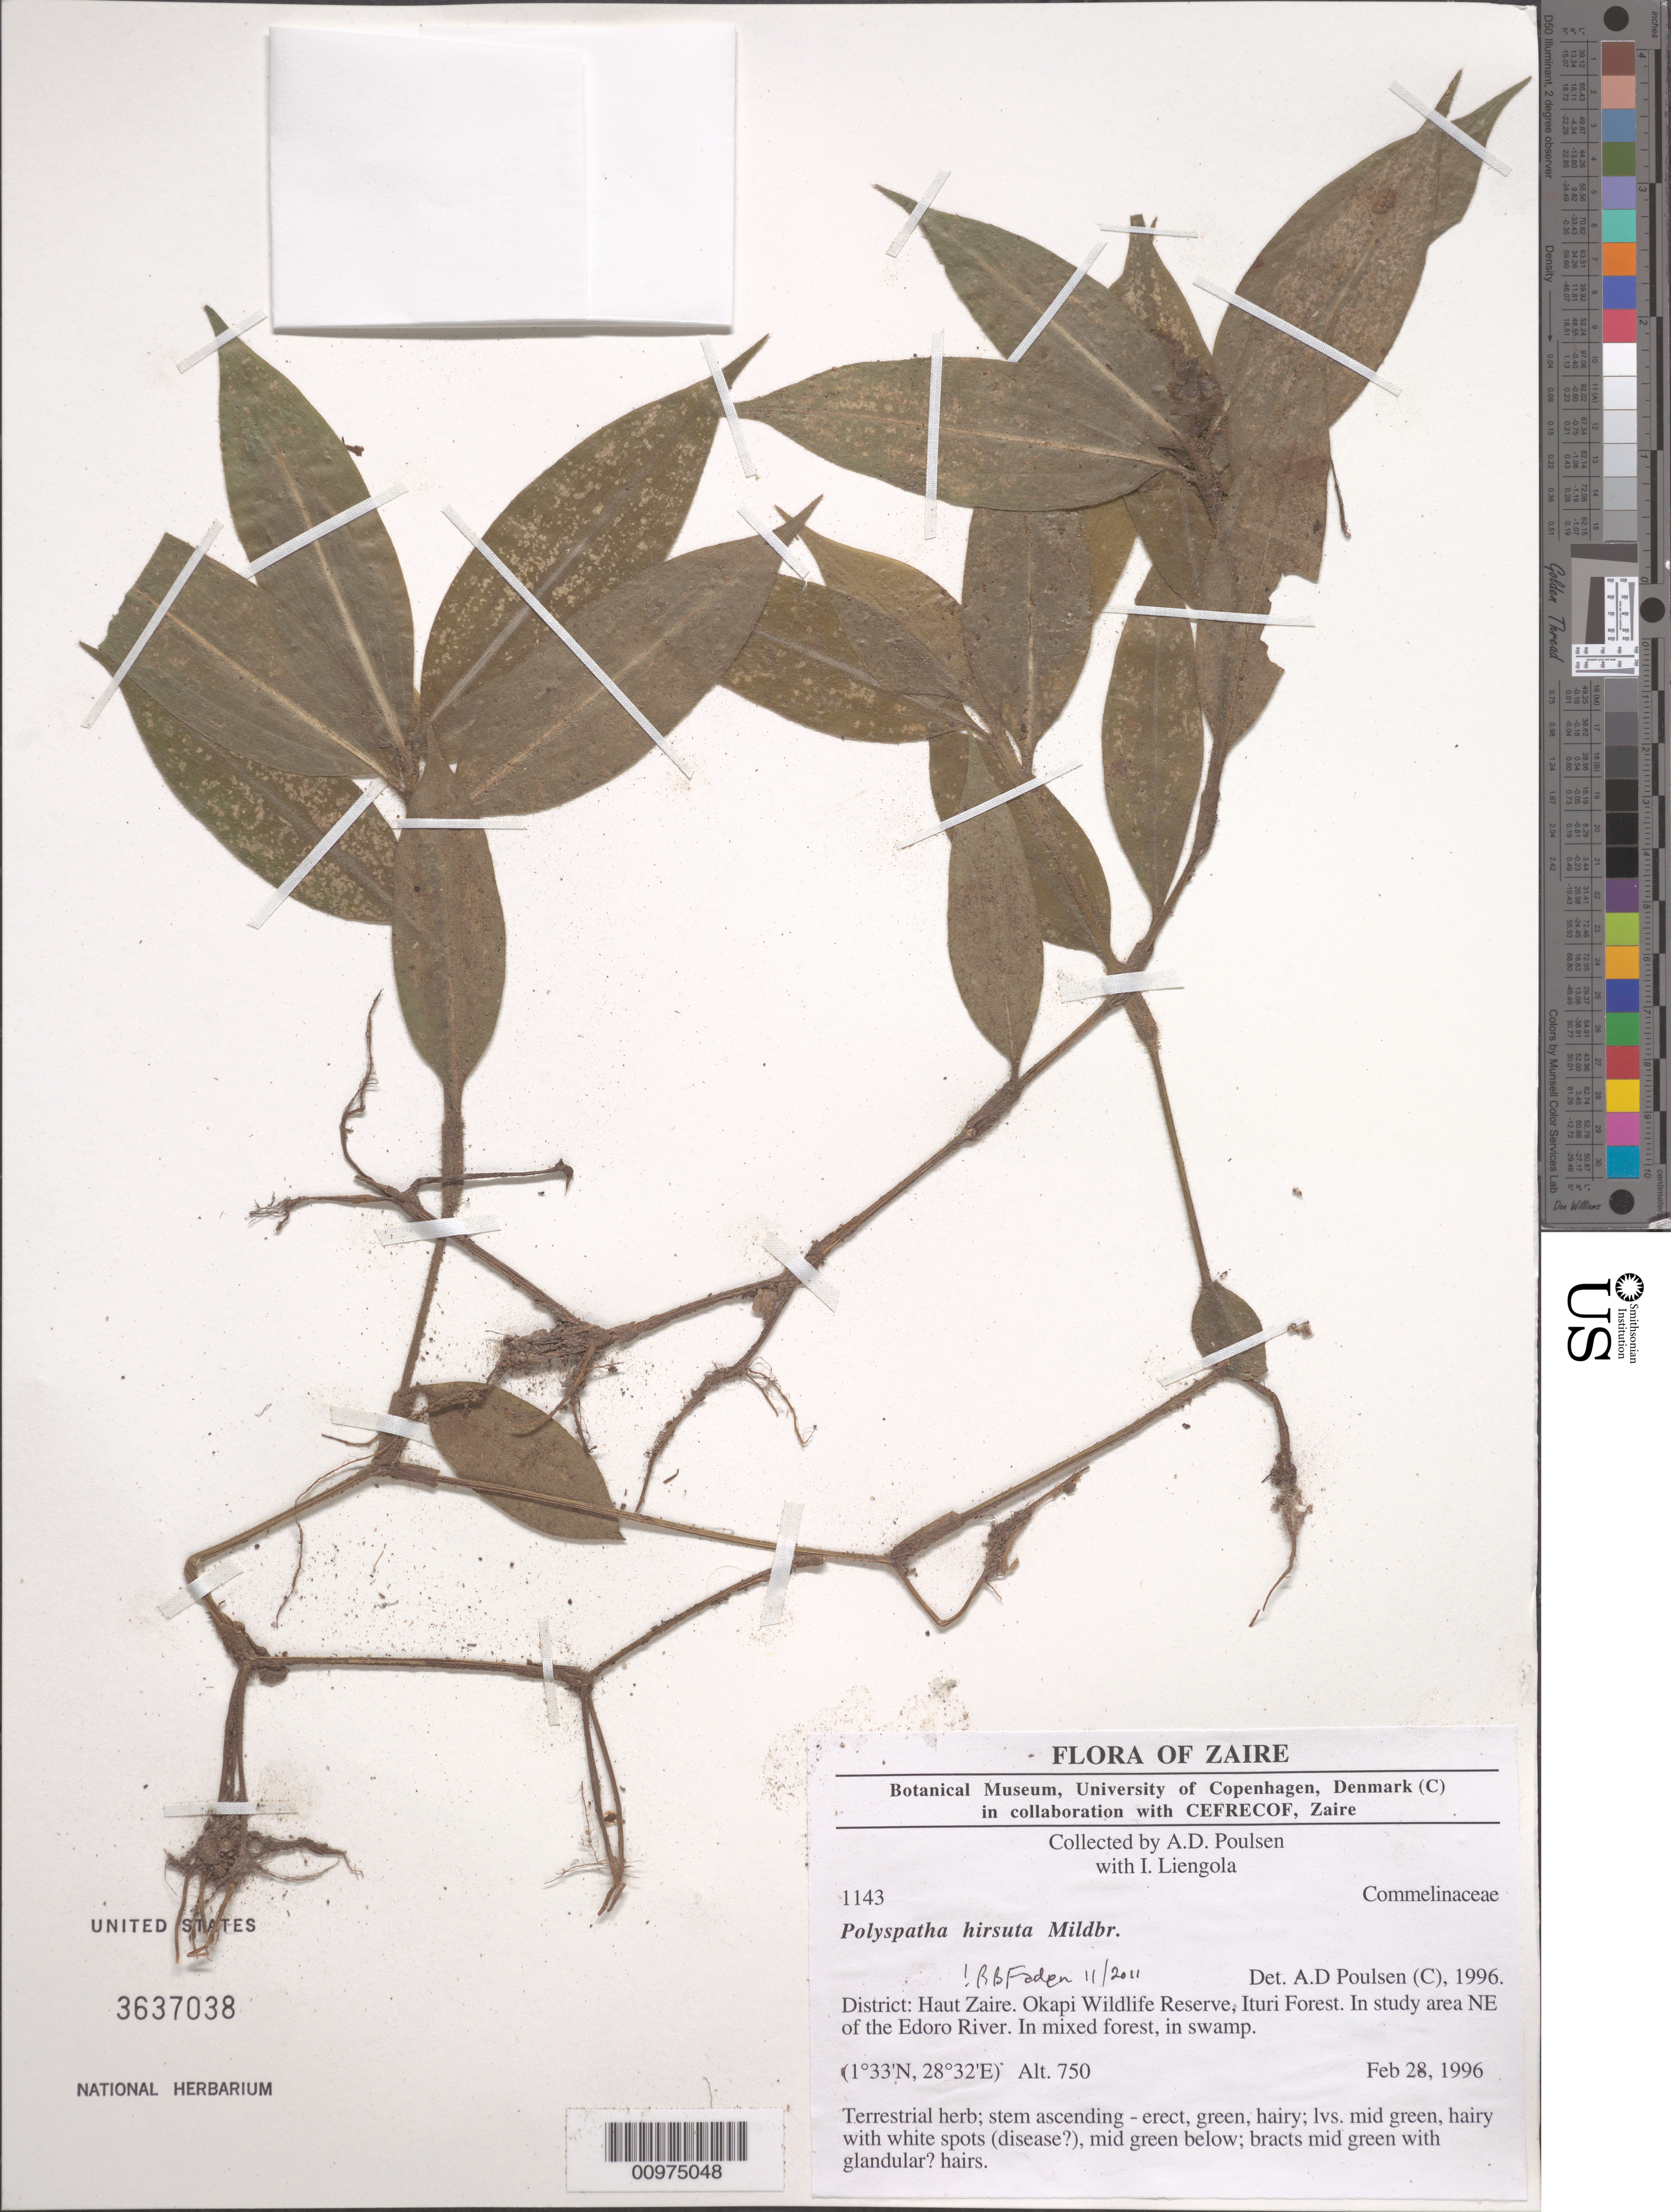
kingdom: Plantae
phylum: Tracheophyta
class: Liliopsida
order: Commelinales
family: Commelinaceae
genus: Polyspatha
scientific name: Polyspatha hirsuta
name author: Mildbr.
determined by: Faden, Robert B., (US), Smithsonian Institution - National Museum of Natural History (UNITED STATES)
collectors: A. Poulsen & I. Liengola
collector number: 1143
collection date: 1996-02-28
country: Congo, Democratic Republic of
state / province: Nord-Kivu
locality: Okapi Wildlife Reserve, Ituri Forest. In study area NE of the Edoro River.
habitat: In mixed forest, in swamp.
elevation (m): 750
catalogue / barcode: US 3637038